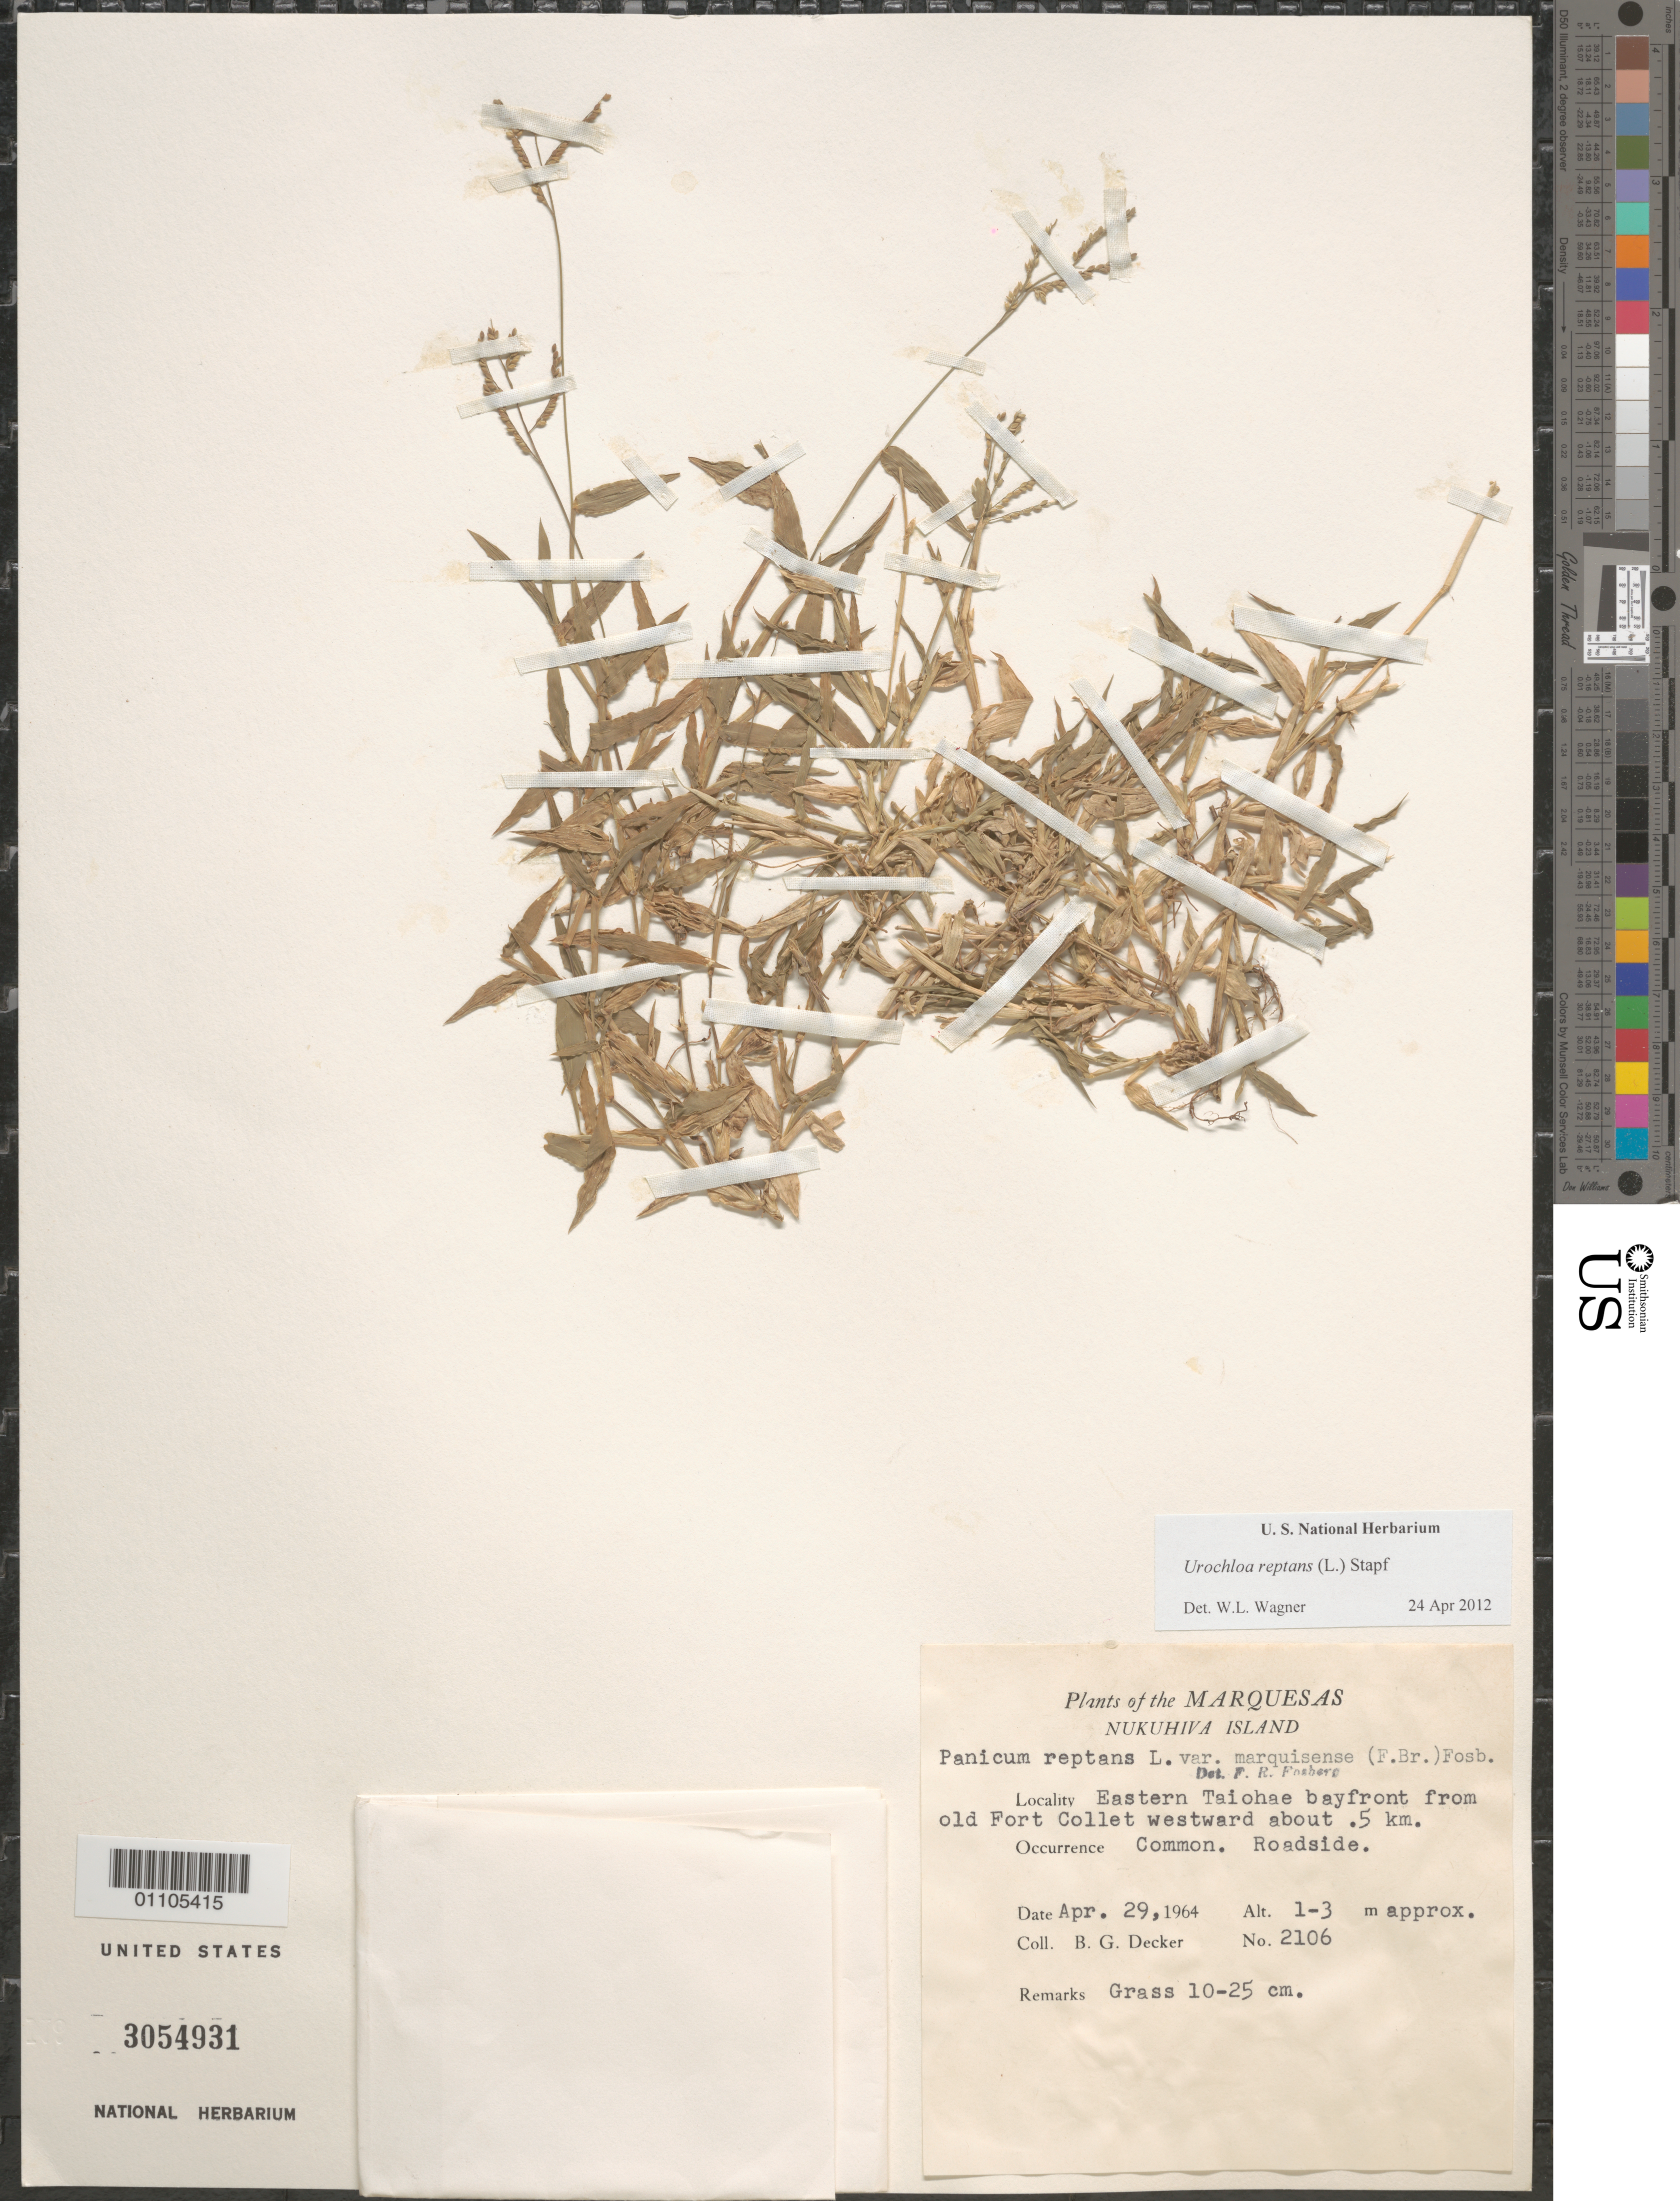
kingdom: Plantae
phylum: Tracheophyta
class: Liliopsida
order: Poales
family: Poaceae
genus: Urochloa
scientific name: Urochloa reptans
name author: (L.) Stapf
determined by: Wagner, W. L., (BOT), Smithsonian Institution - National Museum of Natural History (UNITED STATES)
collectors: B. G. Decker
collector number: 2106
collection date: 1964-04-29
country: French Polynesia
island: Nuku Hiva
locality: E Taiohae bayfront from old Fort Collet westward 0.5 km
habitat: Roadside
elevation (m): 1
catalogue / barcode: US 3054931